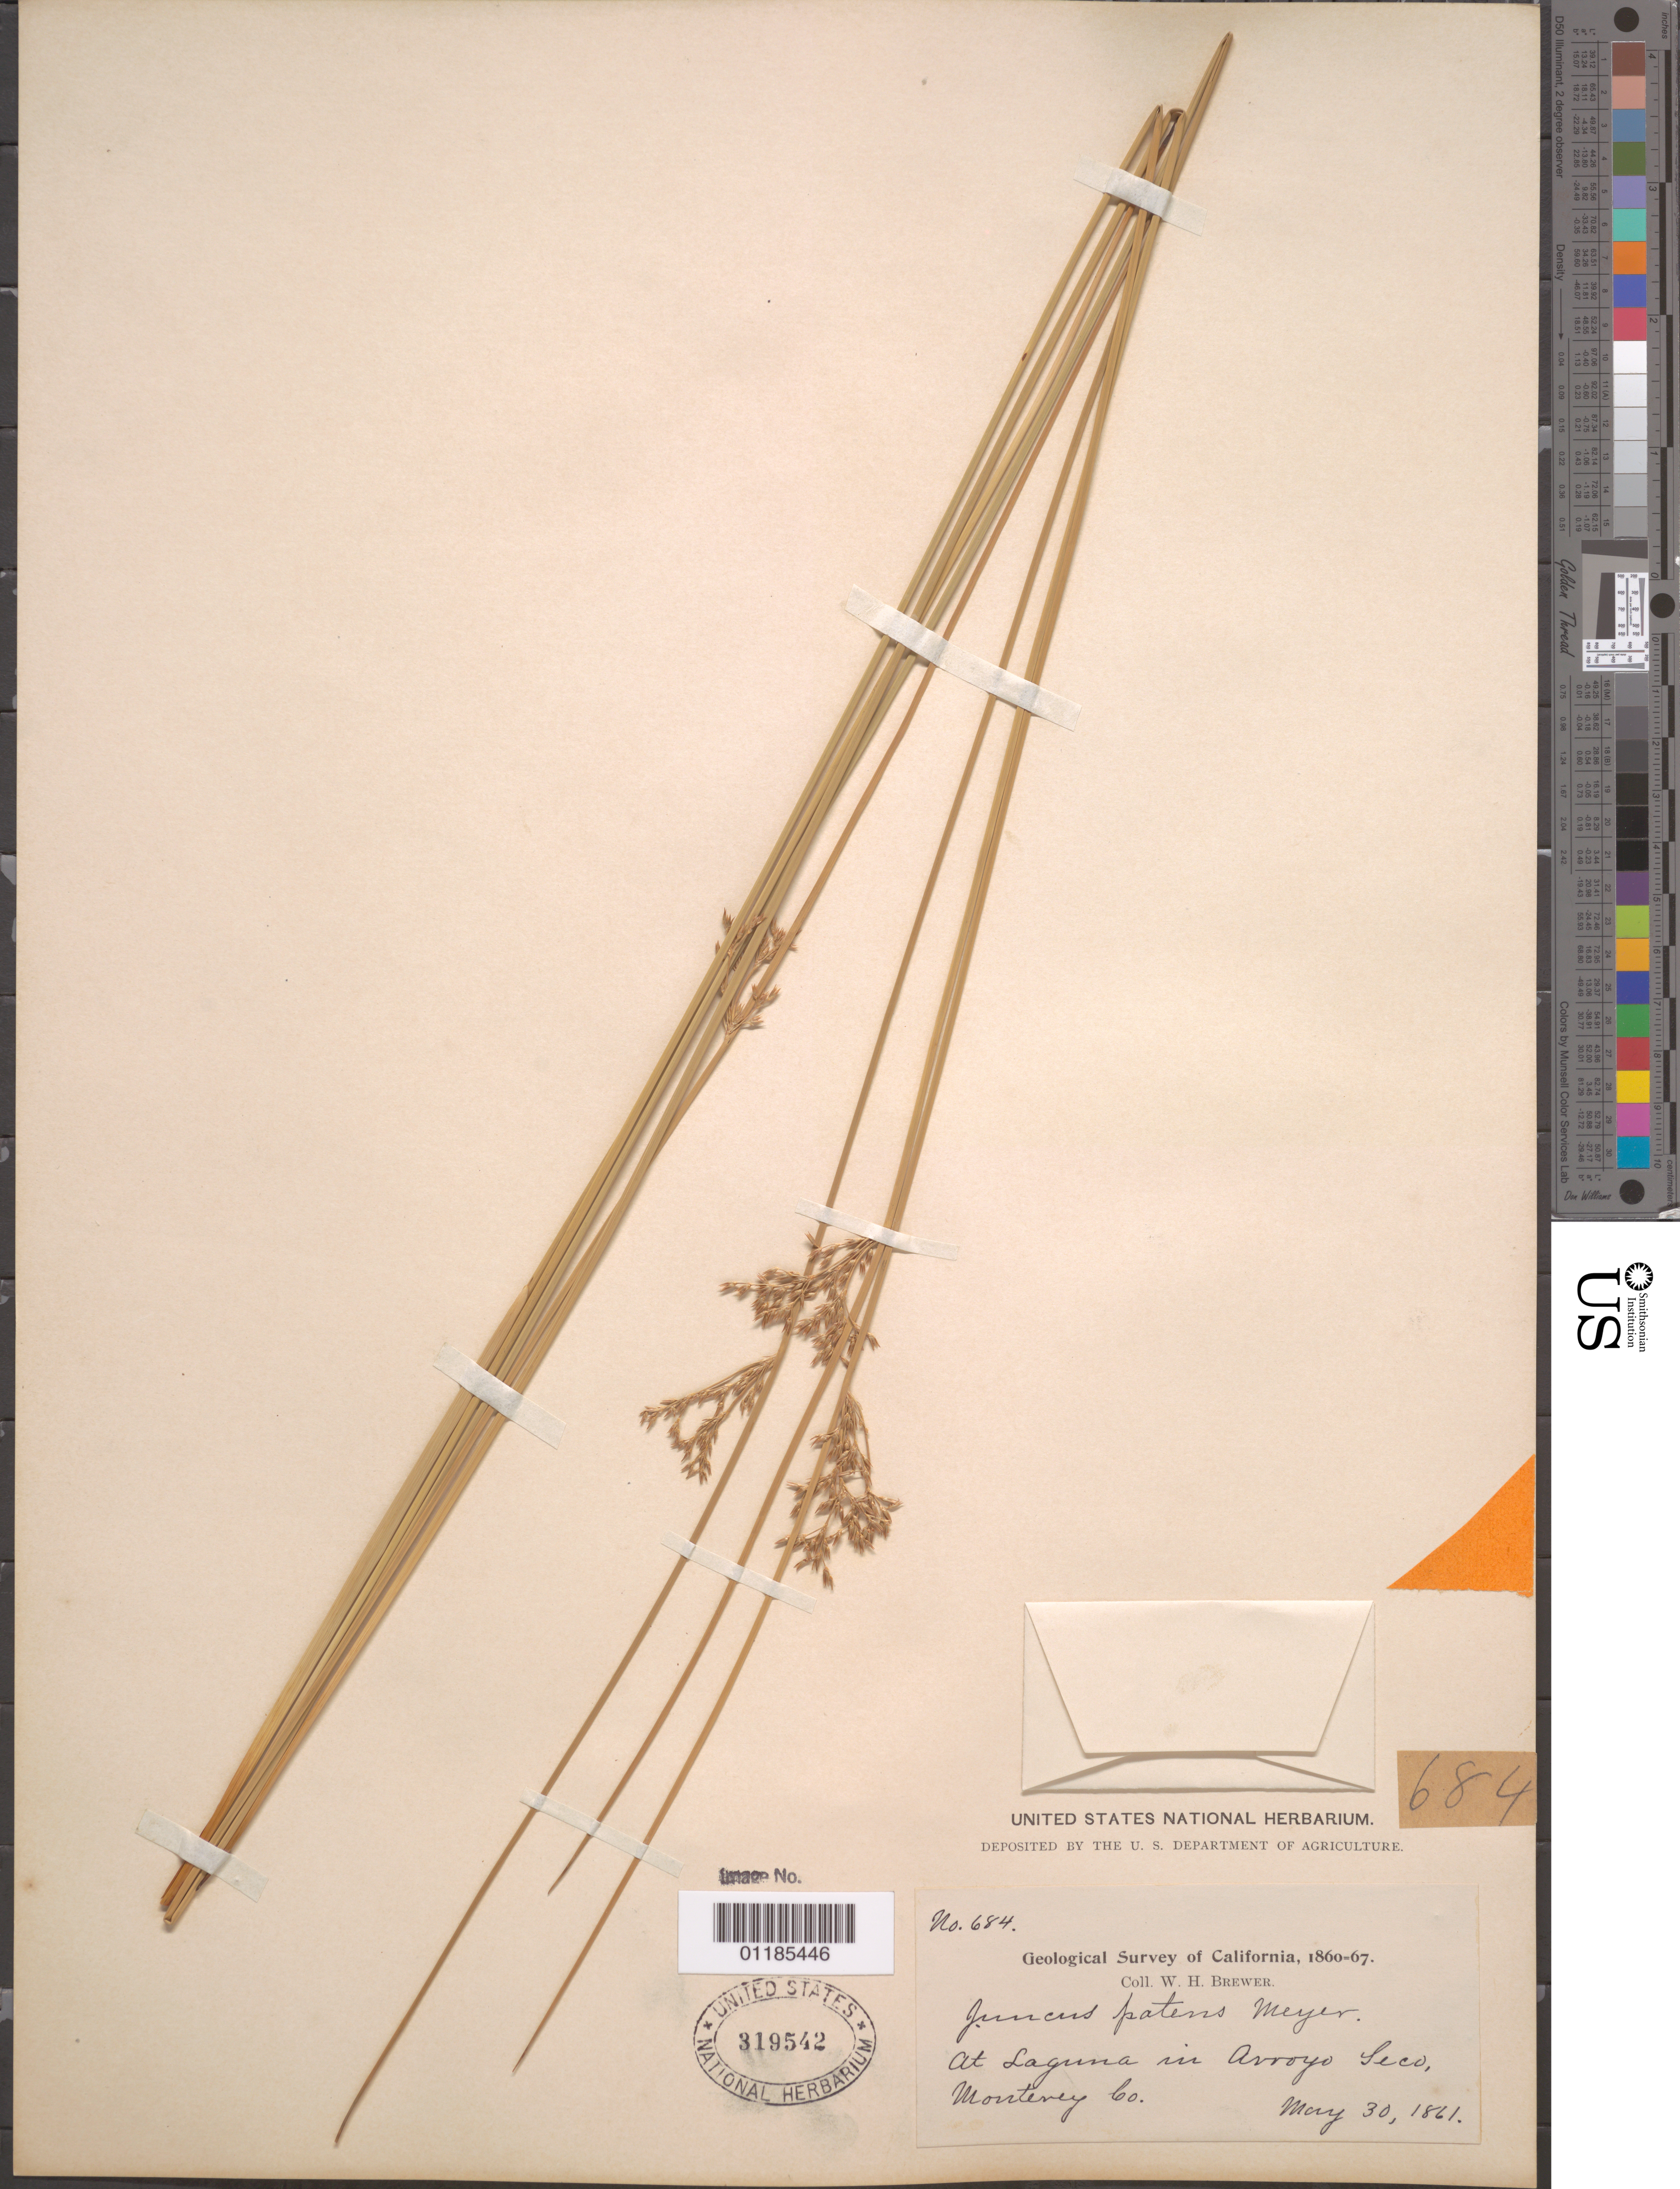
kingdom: Plantae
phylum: Tracheophyta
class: Liliopsida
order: Poales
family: Juncaceae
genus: Juncus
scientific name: Juncus patens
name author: E. Mey.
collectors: W. H. Brewer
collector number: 684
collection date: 1861-05-30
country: United States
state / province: California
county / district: Monterey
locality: At Laguna in Arroyo Seco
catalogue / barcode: US 319542